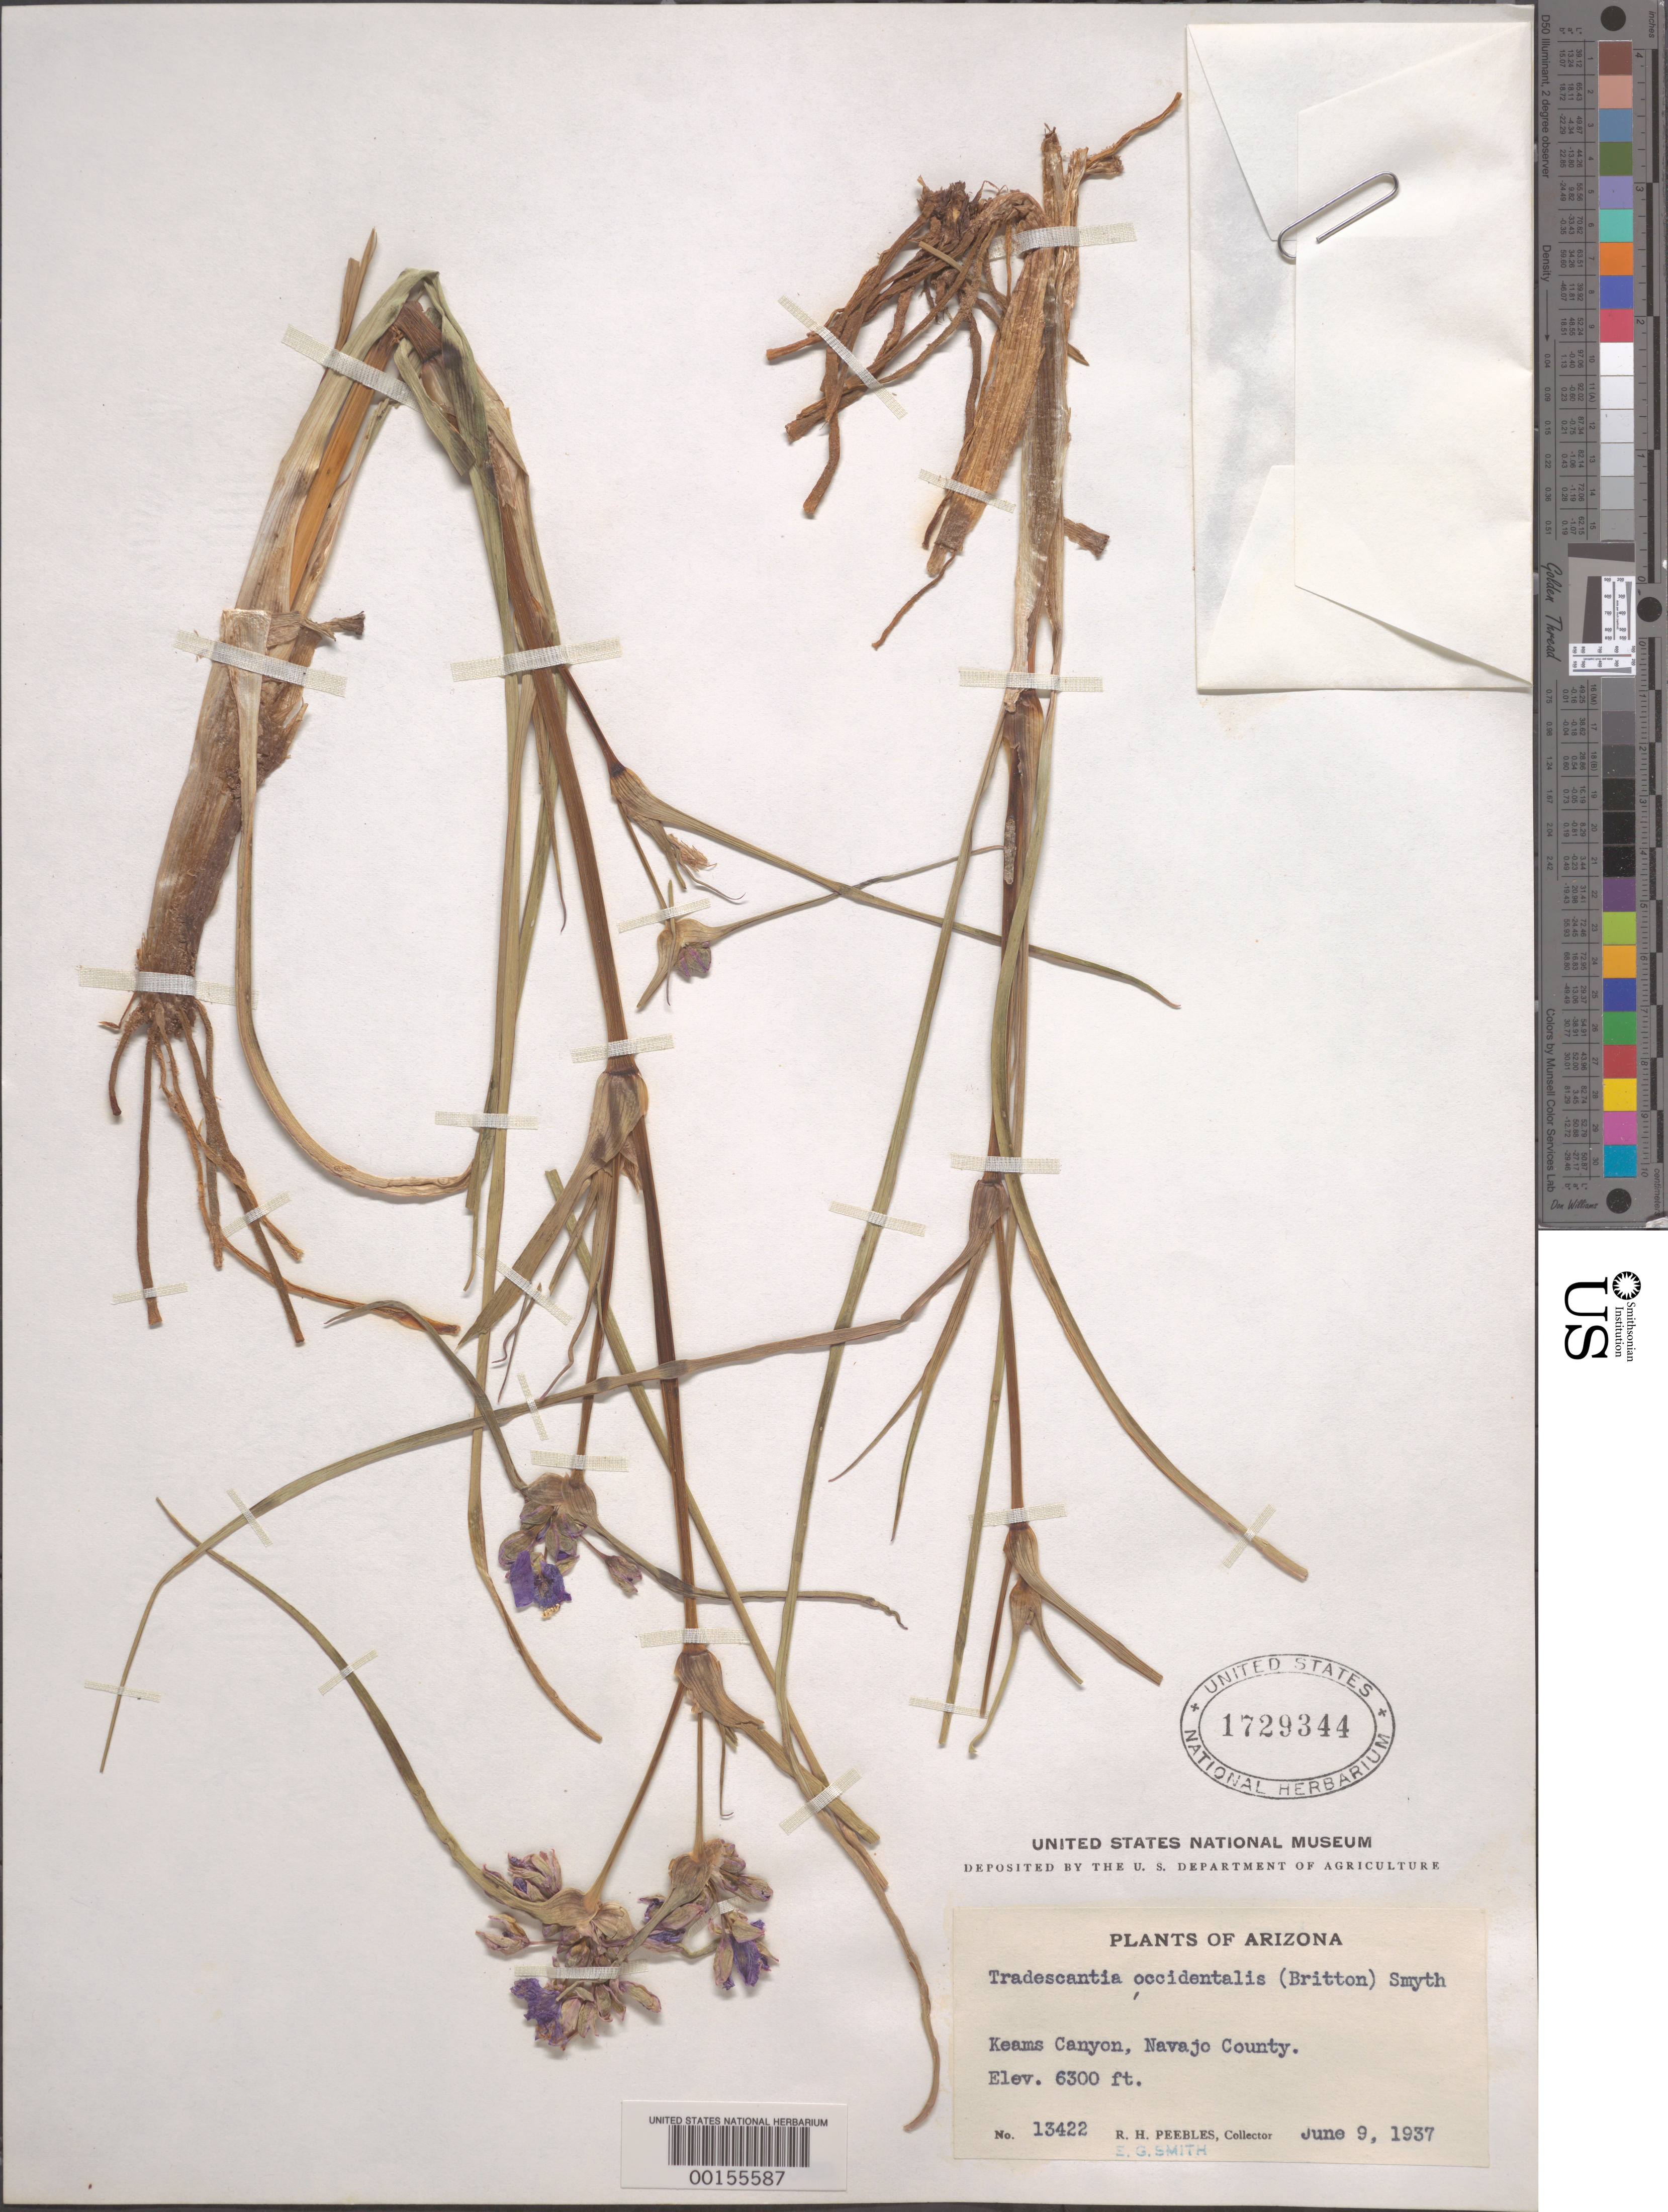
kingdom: Plantae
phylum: Tracheophyta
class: Liliopsida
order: Commelinales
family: Commelinaceae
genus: Tradescantia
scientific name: Tradescantia occidentalis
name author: (Britton) Smyth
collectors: R. H. Peebles & E. G. Smith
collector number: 13422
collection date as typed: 09 Jun 1937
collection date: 1937-06-09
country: United States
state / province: Arizona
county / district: Navajo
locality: Keams canyon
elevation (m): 1922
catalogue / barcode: US 1729344